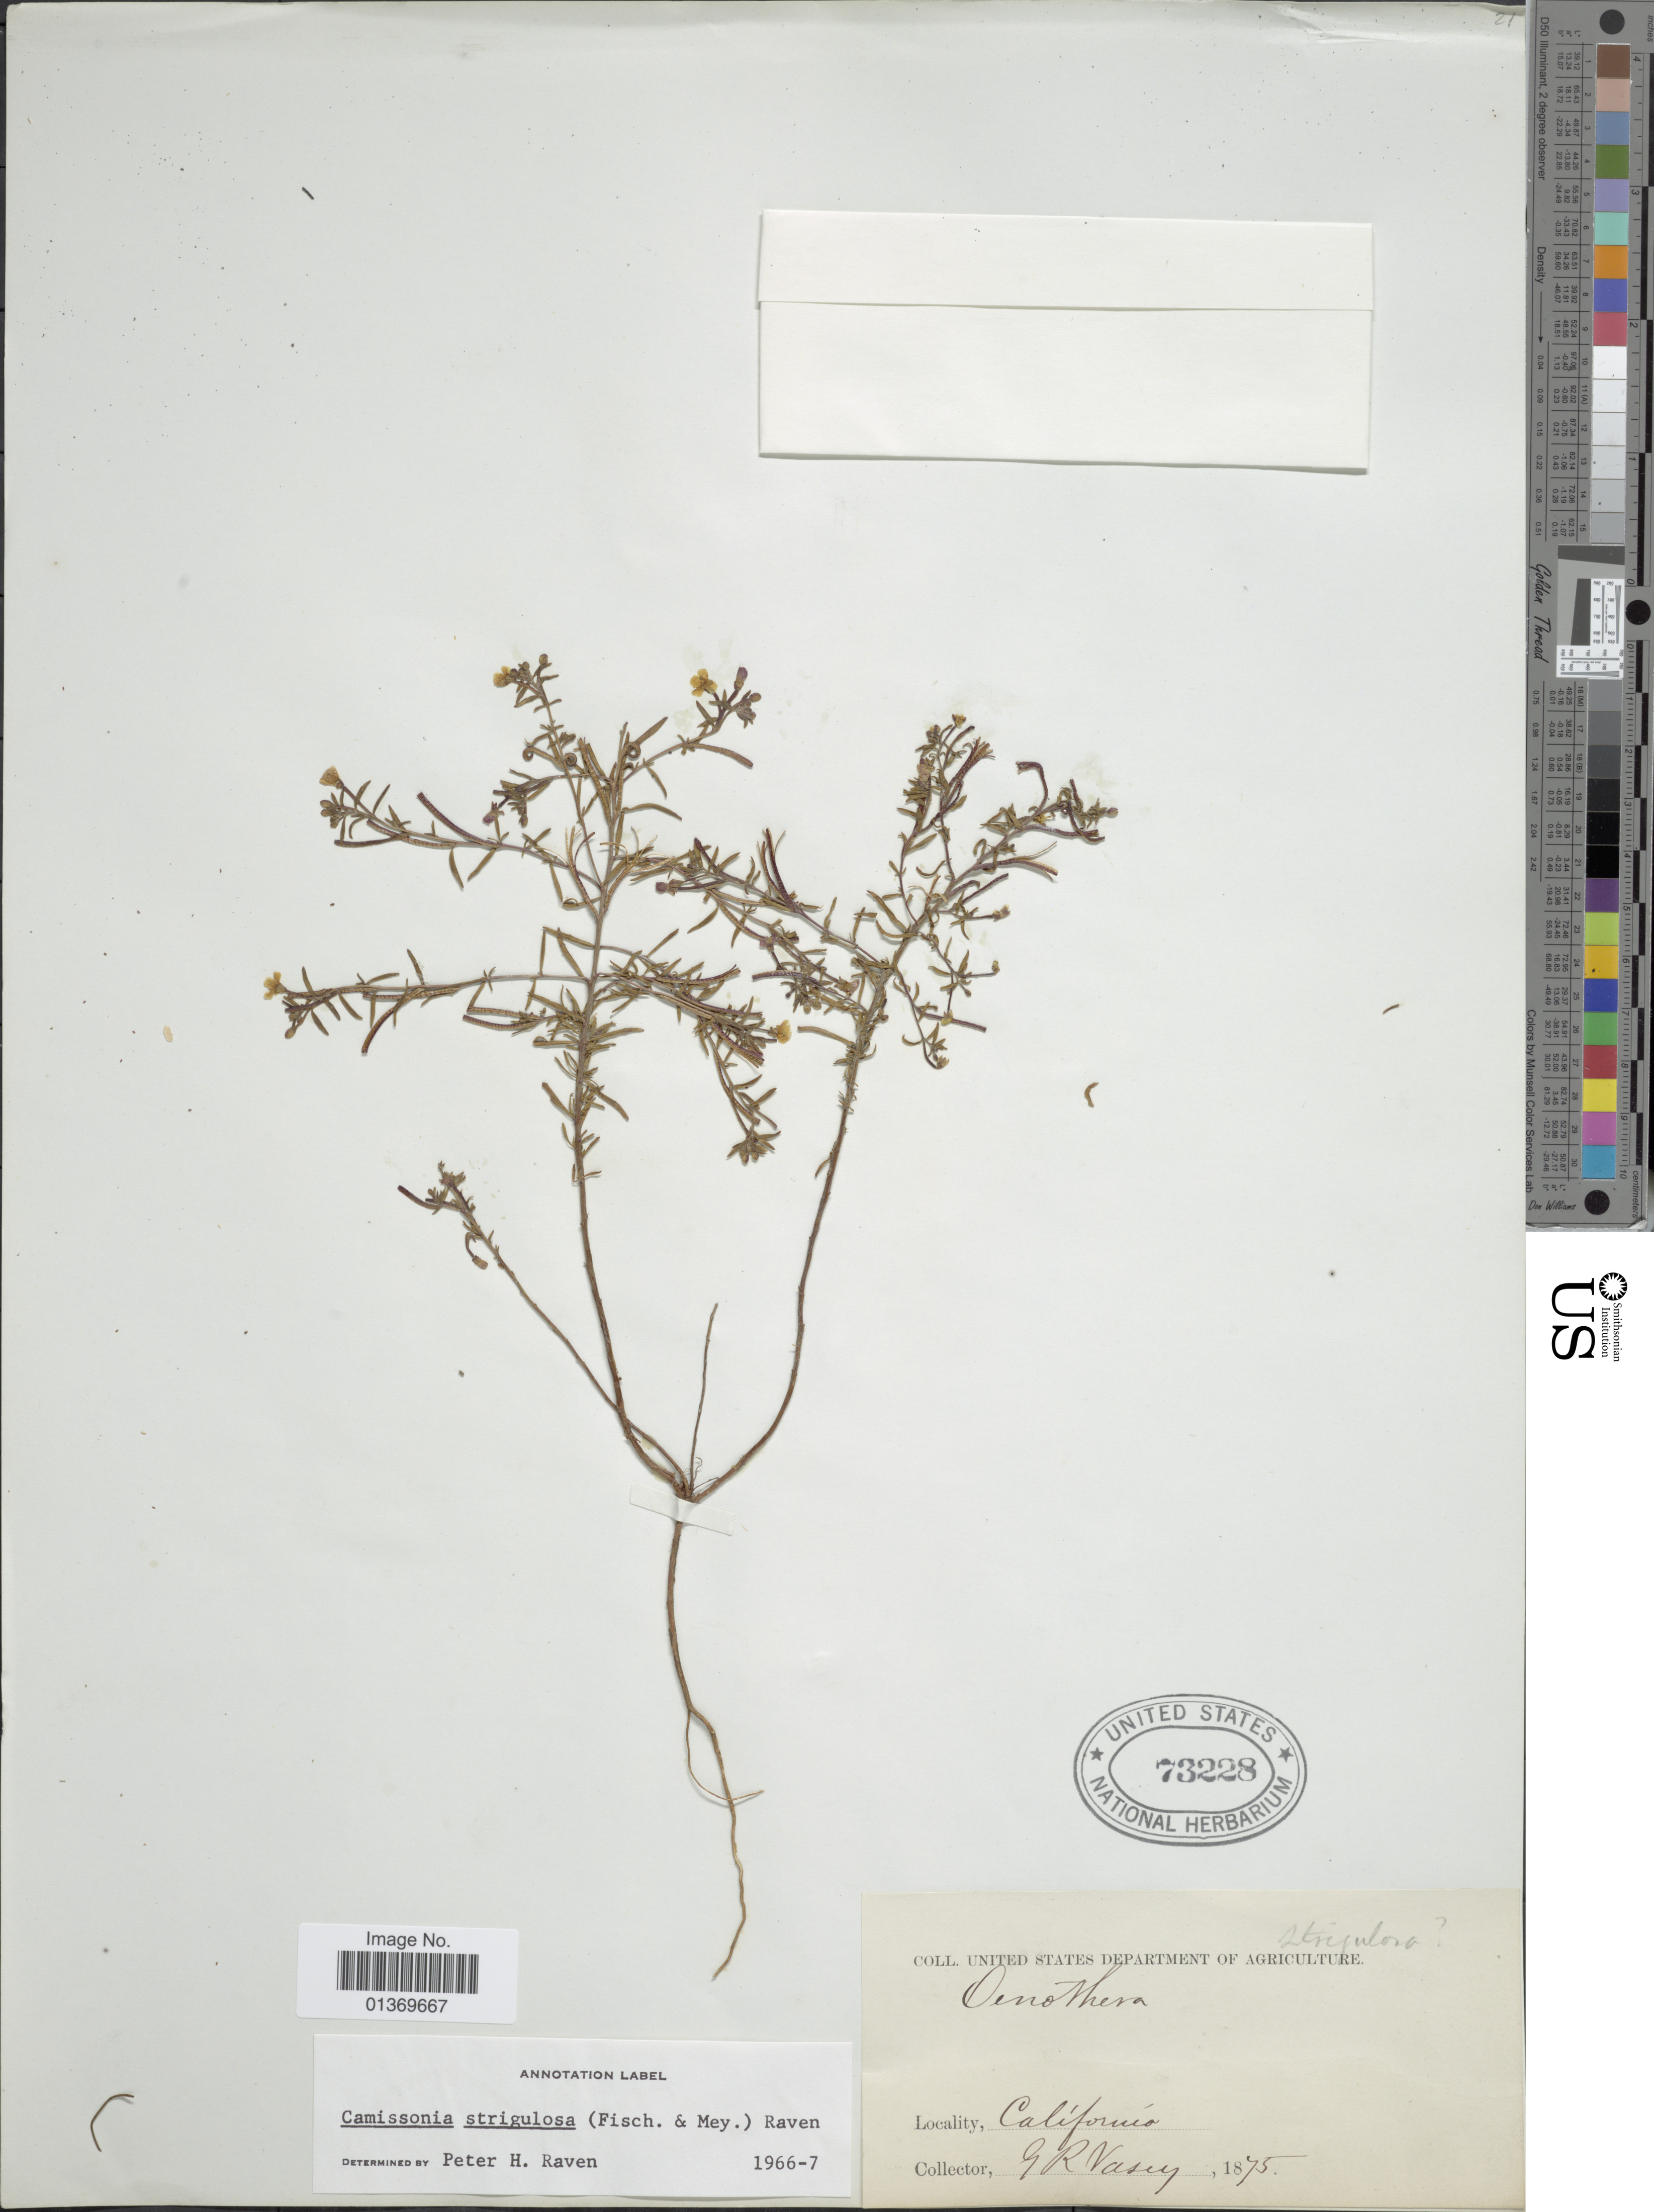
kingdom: Plantae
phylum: Tracheophyta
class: Magnoliopsida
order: Myrtales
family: Onagraceae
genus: Camissonia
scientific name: Camissonia strigulosa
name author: (Fisch. & C.A. Mey.) P.H. Raven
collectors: G. R. Vasey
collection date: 1875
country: United States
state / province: California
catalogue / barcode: US 73228